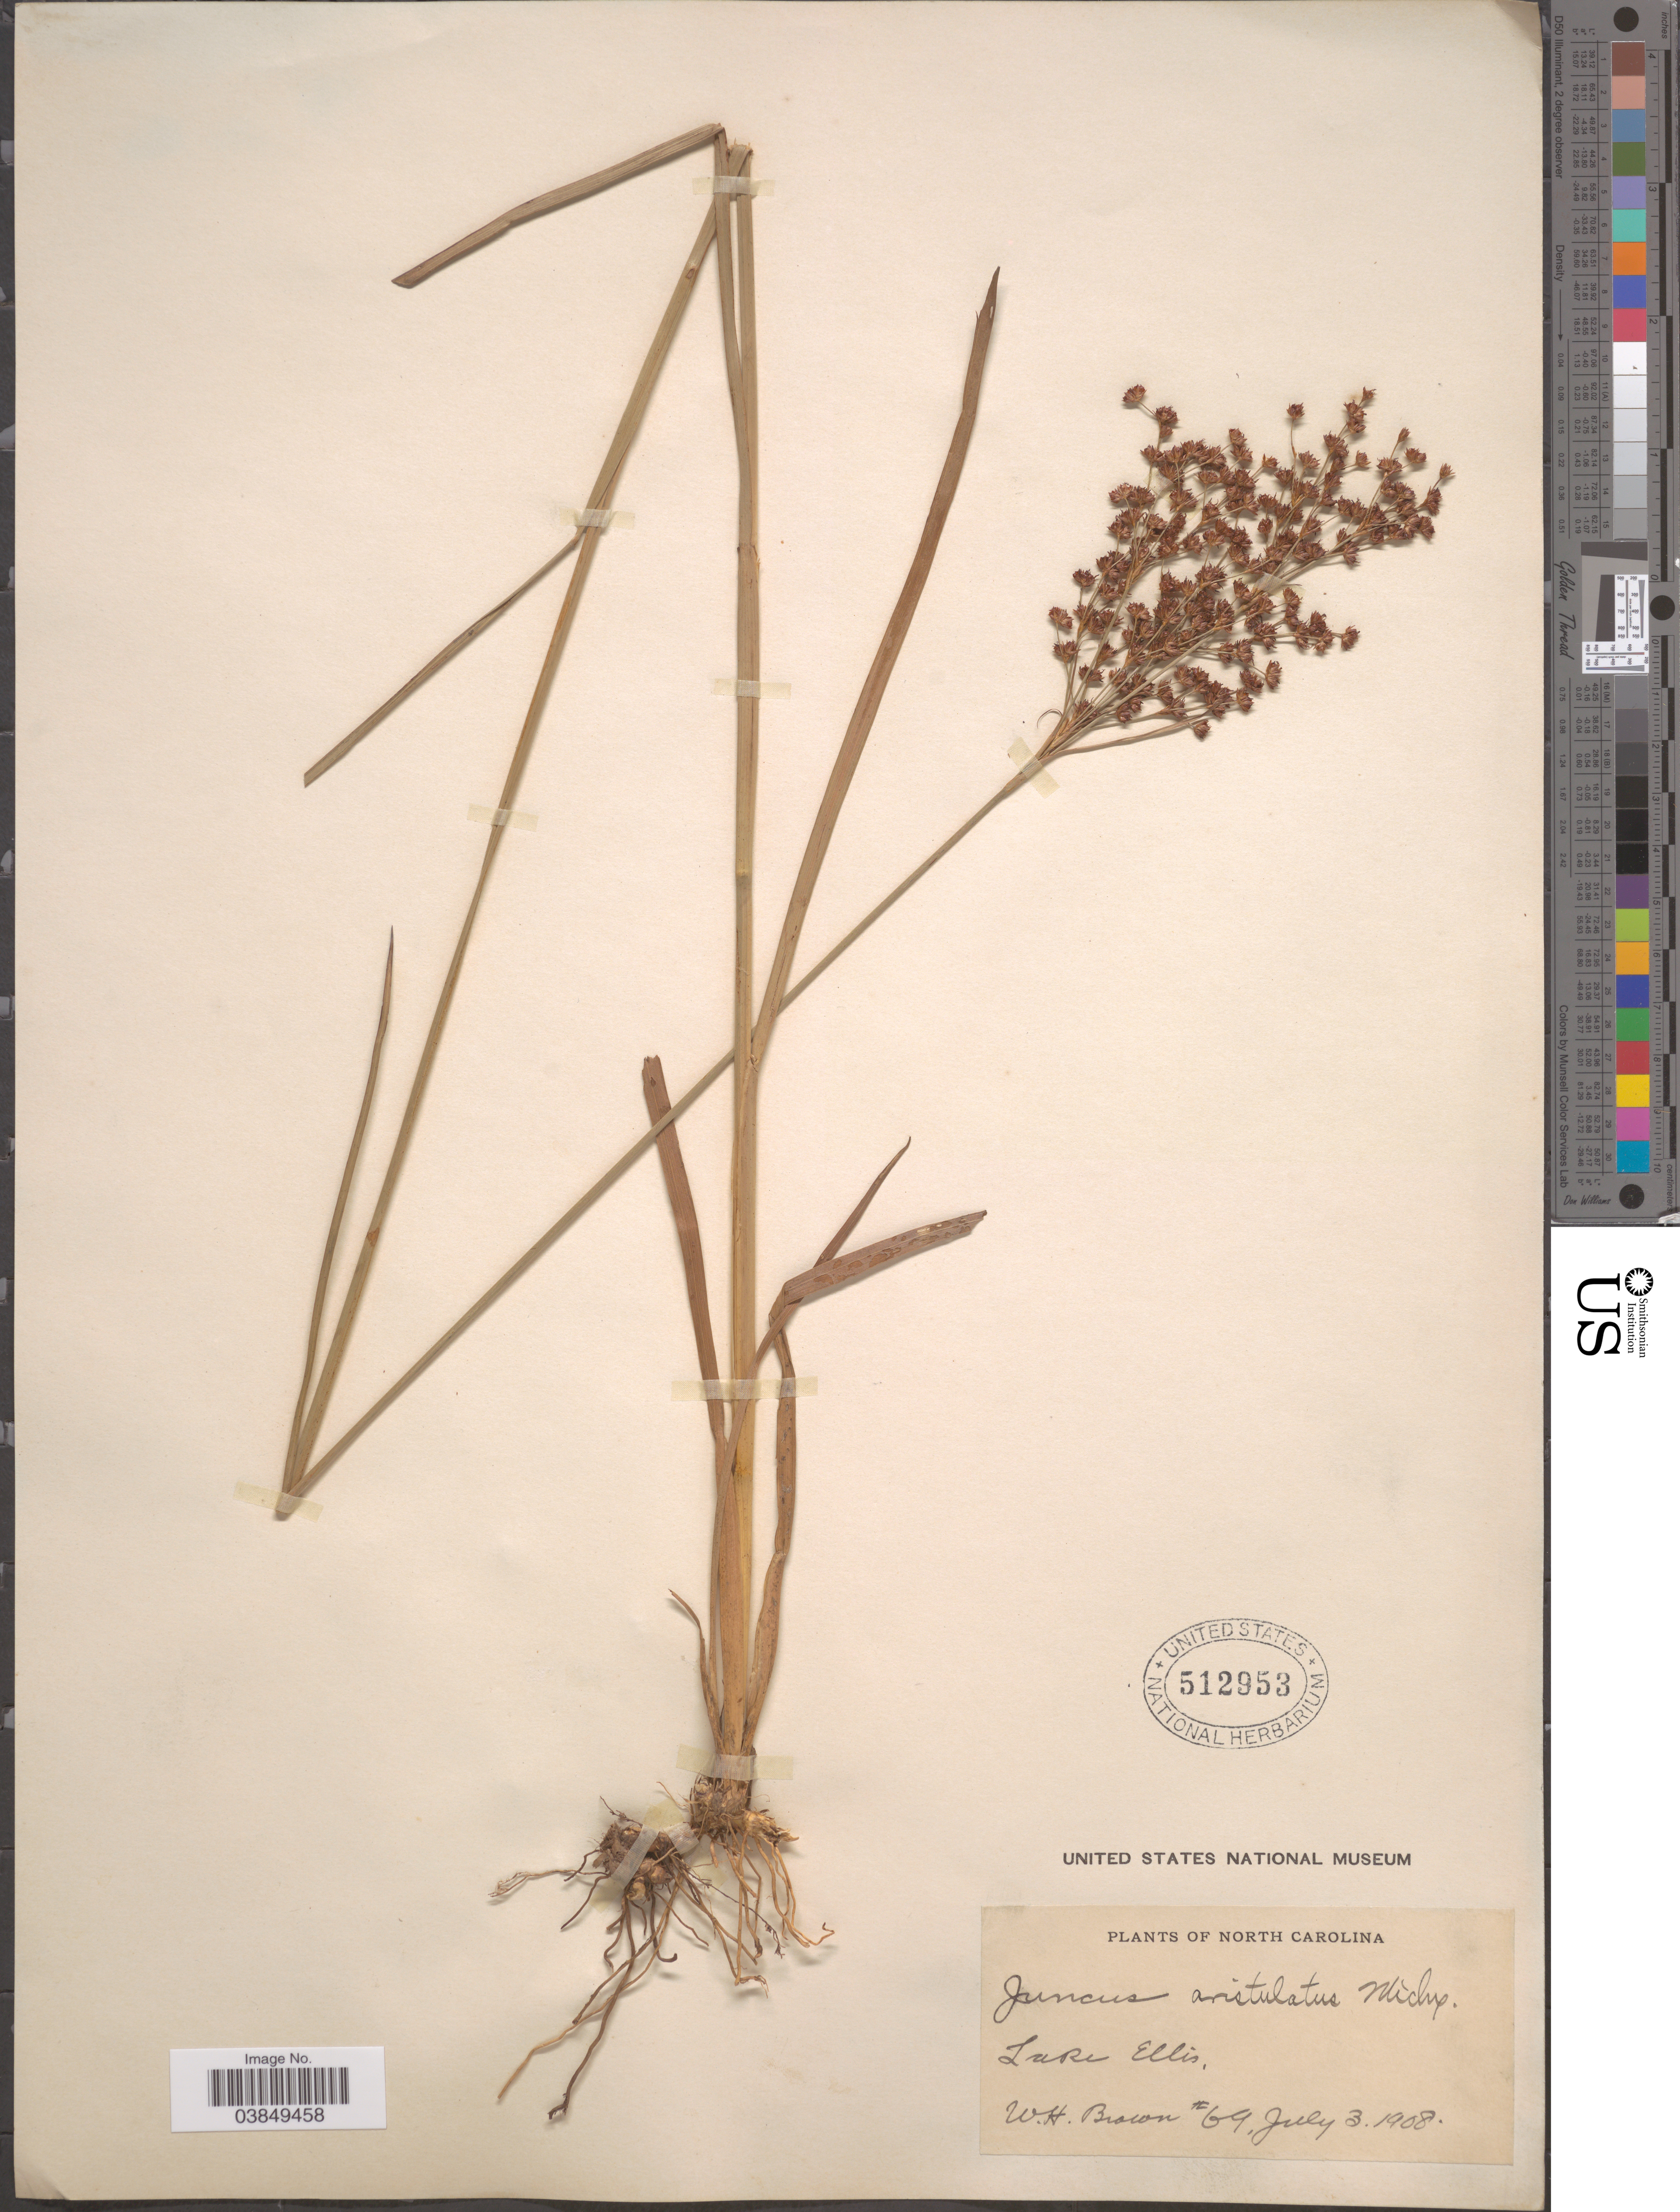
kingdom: Plantae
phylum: Tracheophyta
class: Liliopsida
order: Poales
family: Juncaceae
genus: Juncus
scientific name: Juncus aristulatus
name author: Michx.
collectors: W. H. Brown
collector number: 69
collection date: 1908-07-03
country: United States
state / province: North Carolina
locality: Lake Ellis.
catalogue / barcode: US 512953